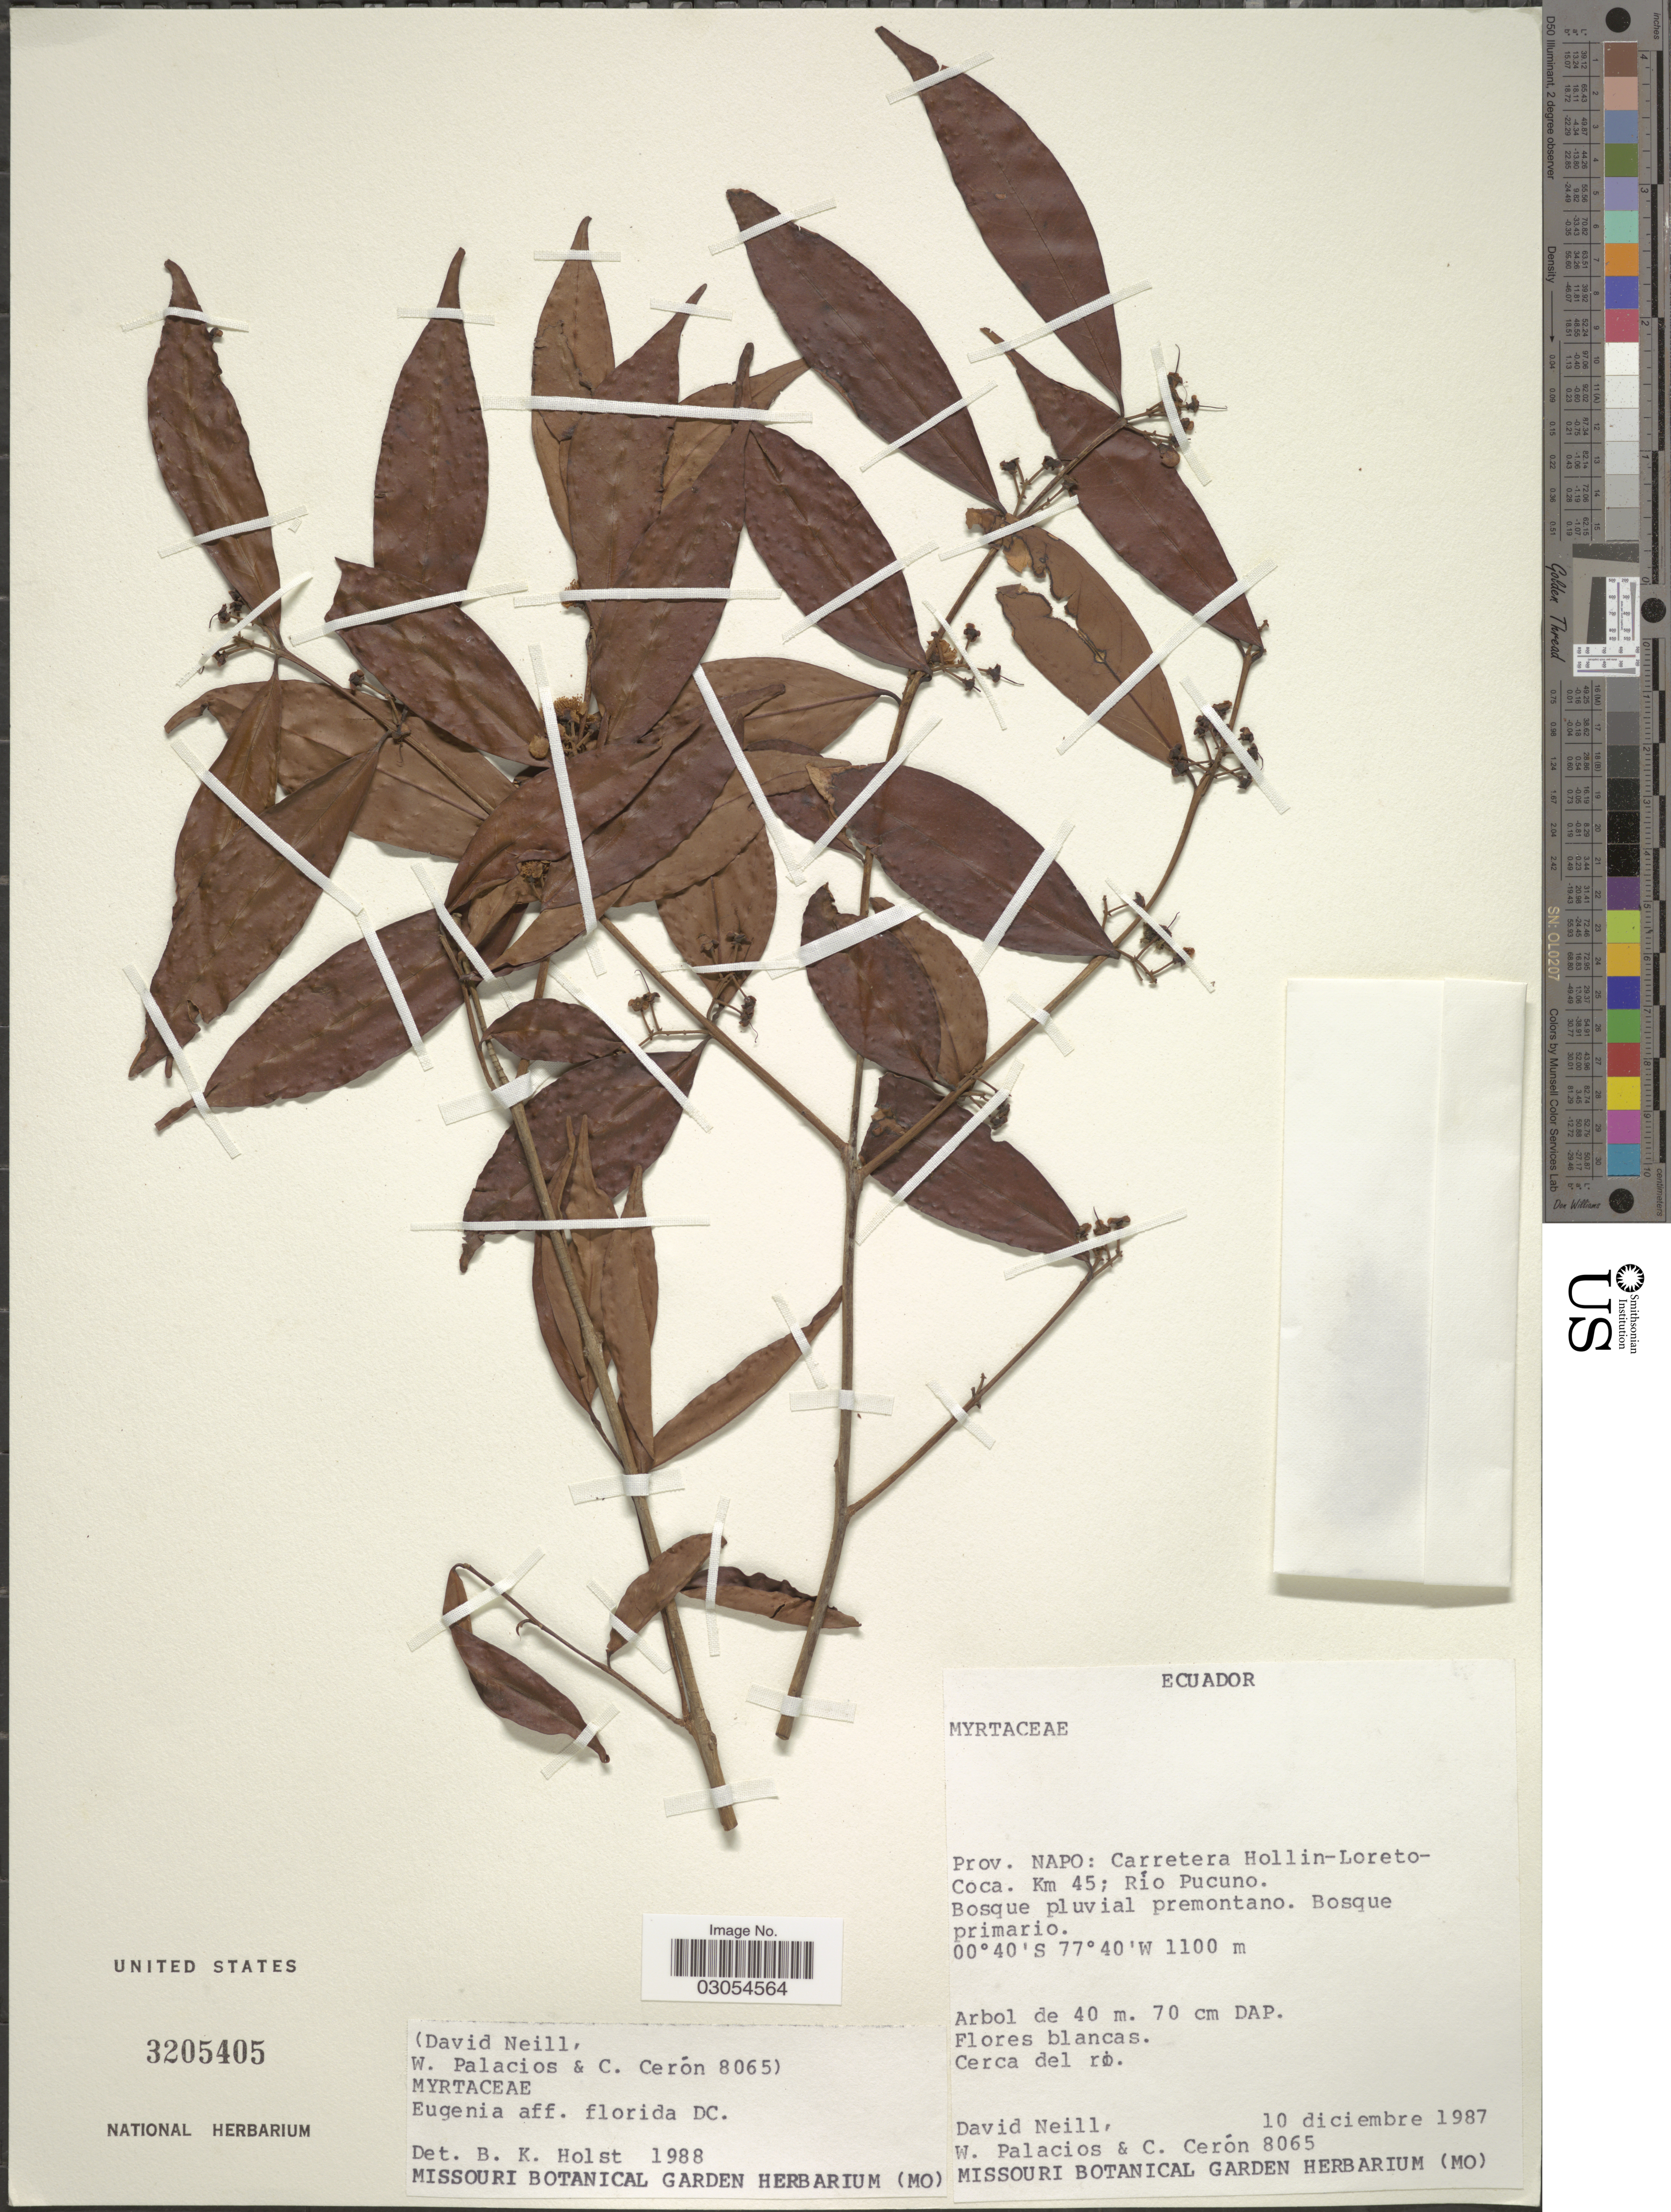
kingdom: Plantae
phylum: Tracheophyta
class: Magnoliopsida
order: Myrtales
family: Myrtaceae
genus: Eugenia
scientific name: Eugenia florida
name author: DC.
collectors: D. A. Neill, W. Palacios & C. E. Cerón M.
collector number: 8065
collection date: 1987-12-10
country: Ecuador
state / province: Napo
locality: Carretera Hollin-Loreto-Coca. Km 45; Río Pucuno.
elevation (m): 1100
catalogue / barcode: US 3205405